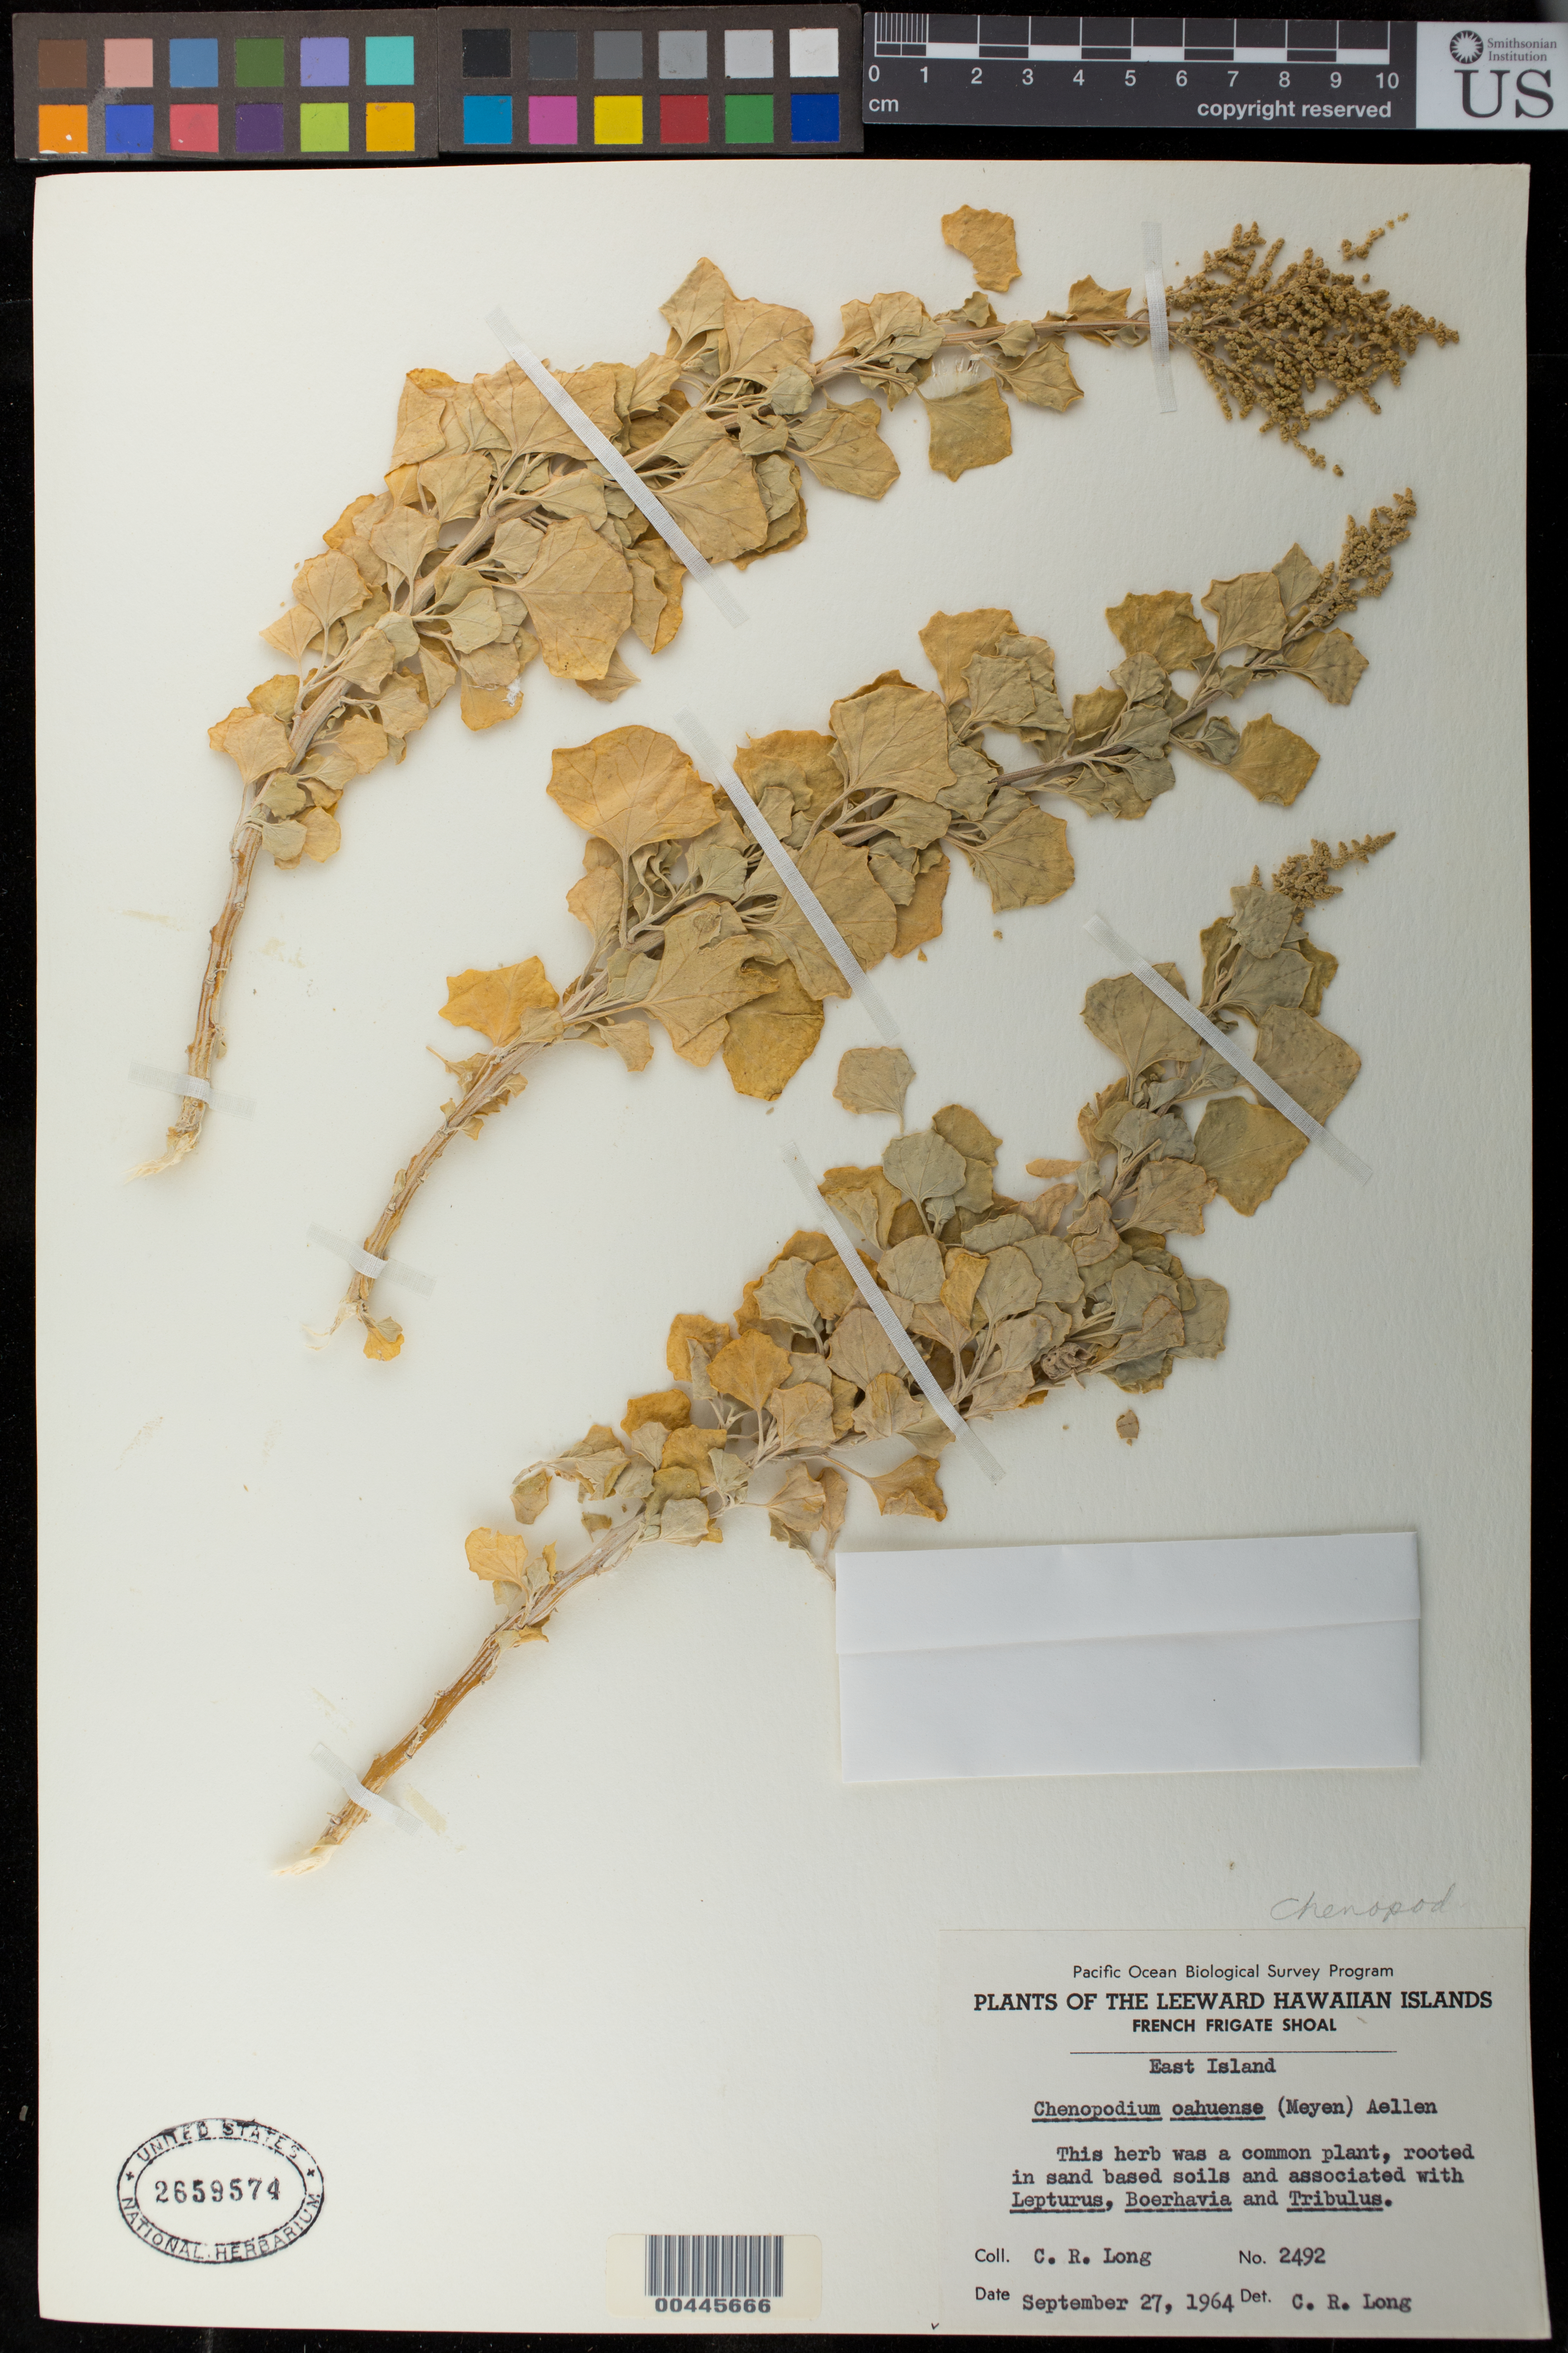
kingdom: Plantae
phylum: Tracheophyta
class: Magnoliopsida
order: Caryophyllales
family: Amaranthaceae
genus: Chenopodium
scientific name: Chenopodium oahuense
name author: (Meyen) Aellen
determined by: Long, C. R.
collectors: C. Long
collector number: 2492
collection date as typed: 27 Sep 1964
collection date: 1964-09-27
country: United States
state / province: Hawaii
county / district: Honolulu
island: French Frigate Shoals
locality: East Islet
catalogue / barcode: US 2659574